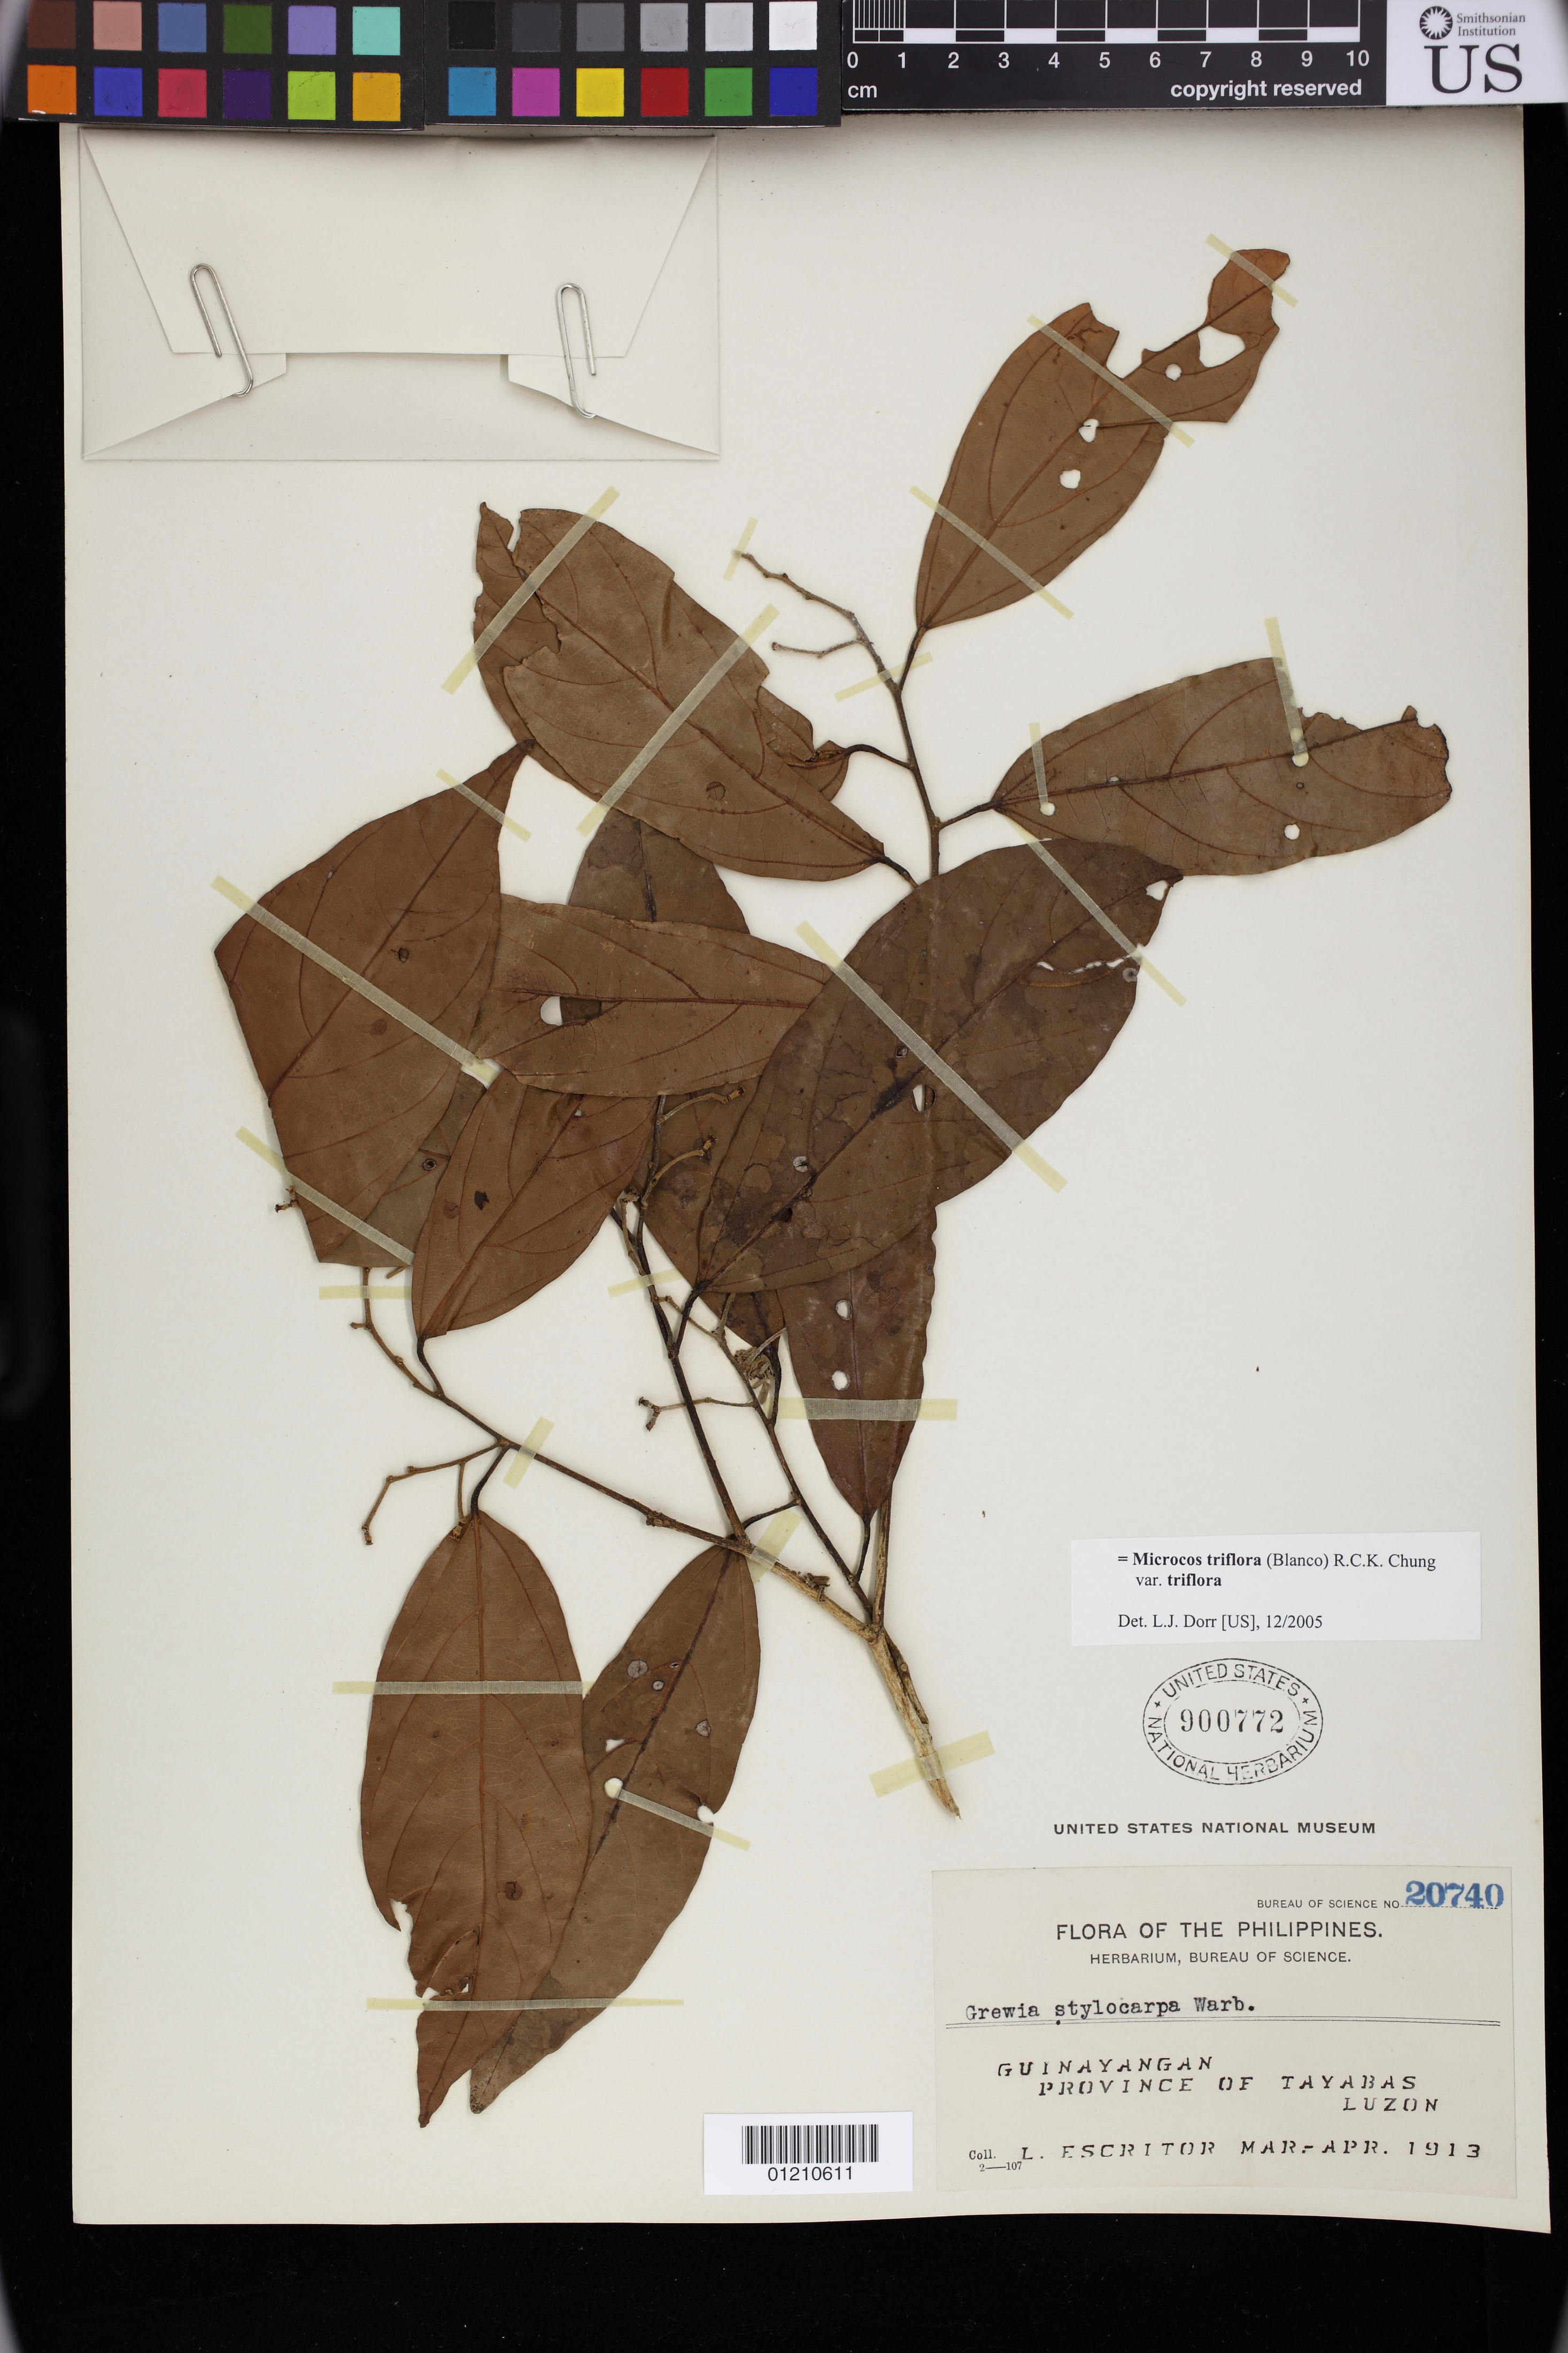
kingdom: Plantae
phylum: Tracheophyta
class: Magnoliopsida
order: Malvales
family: Malvaceae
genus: Microcos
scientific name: Microcos triflora var. triflora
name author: (Blanco) R.C.K. Chung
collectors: L. Escritor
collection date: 1913-03/1913-04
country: Philippines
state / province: Calabarzon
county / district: Quezon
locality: Guinayangan. Luzon.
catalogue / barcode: US 900772